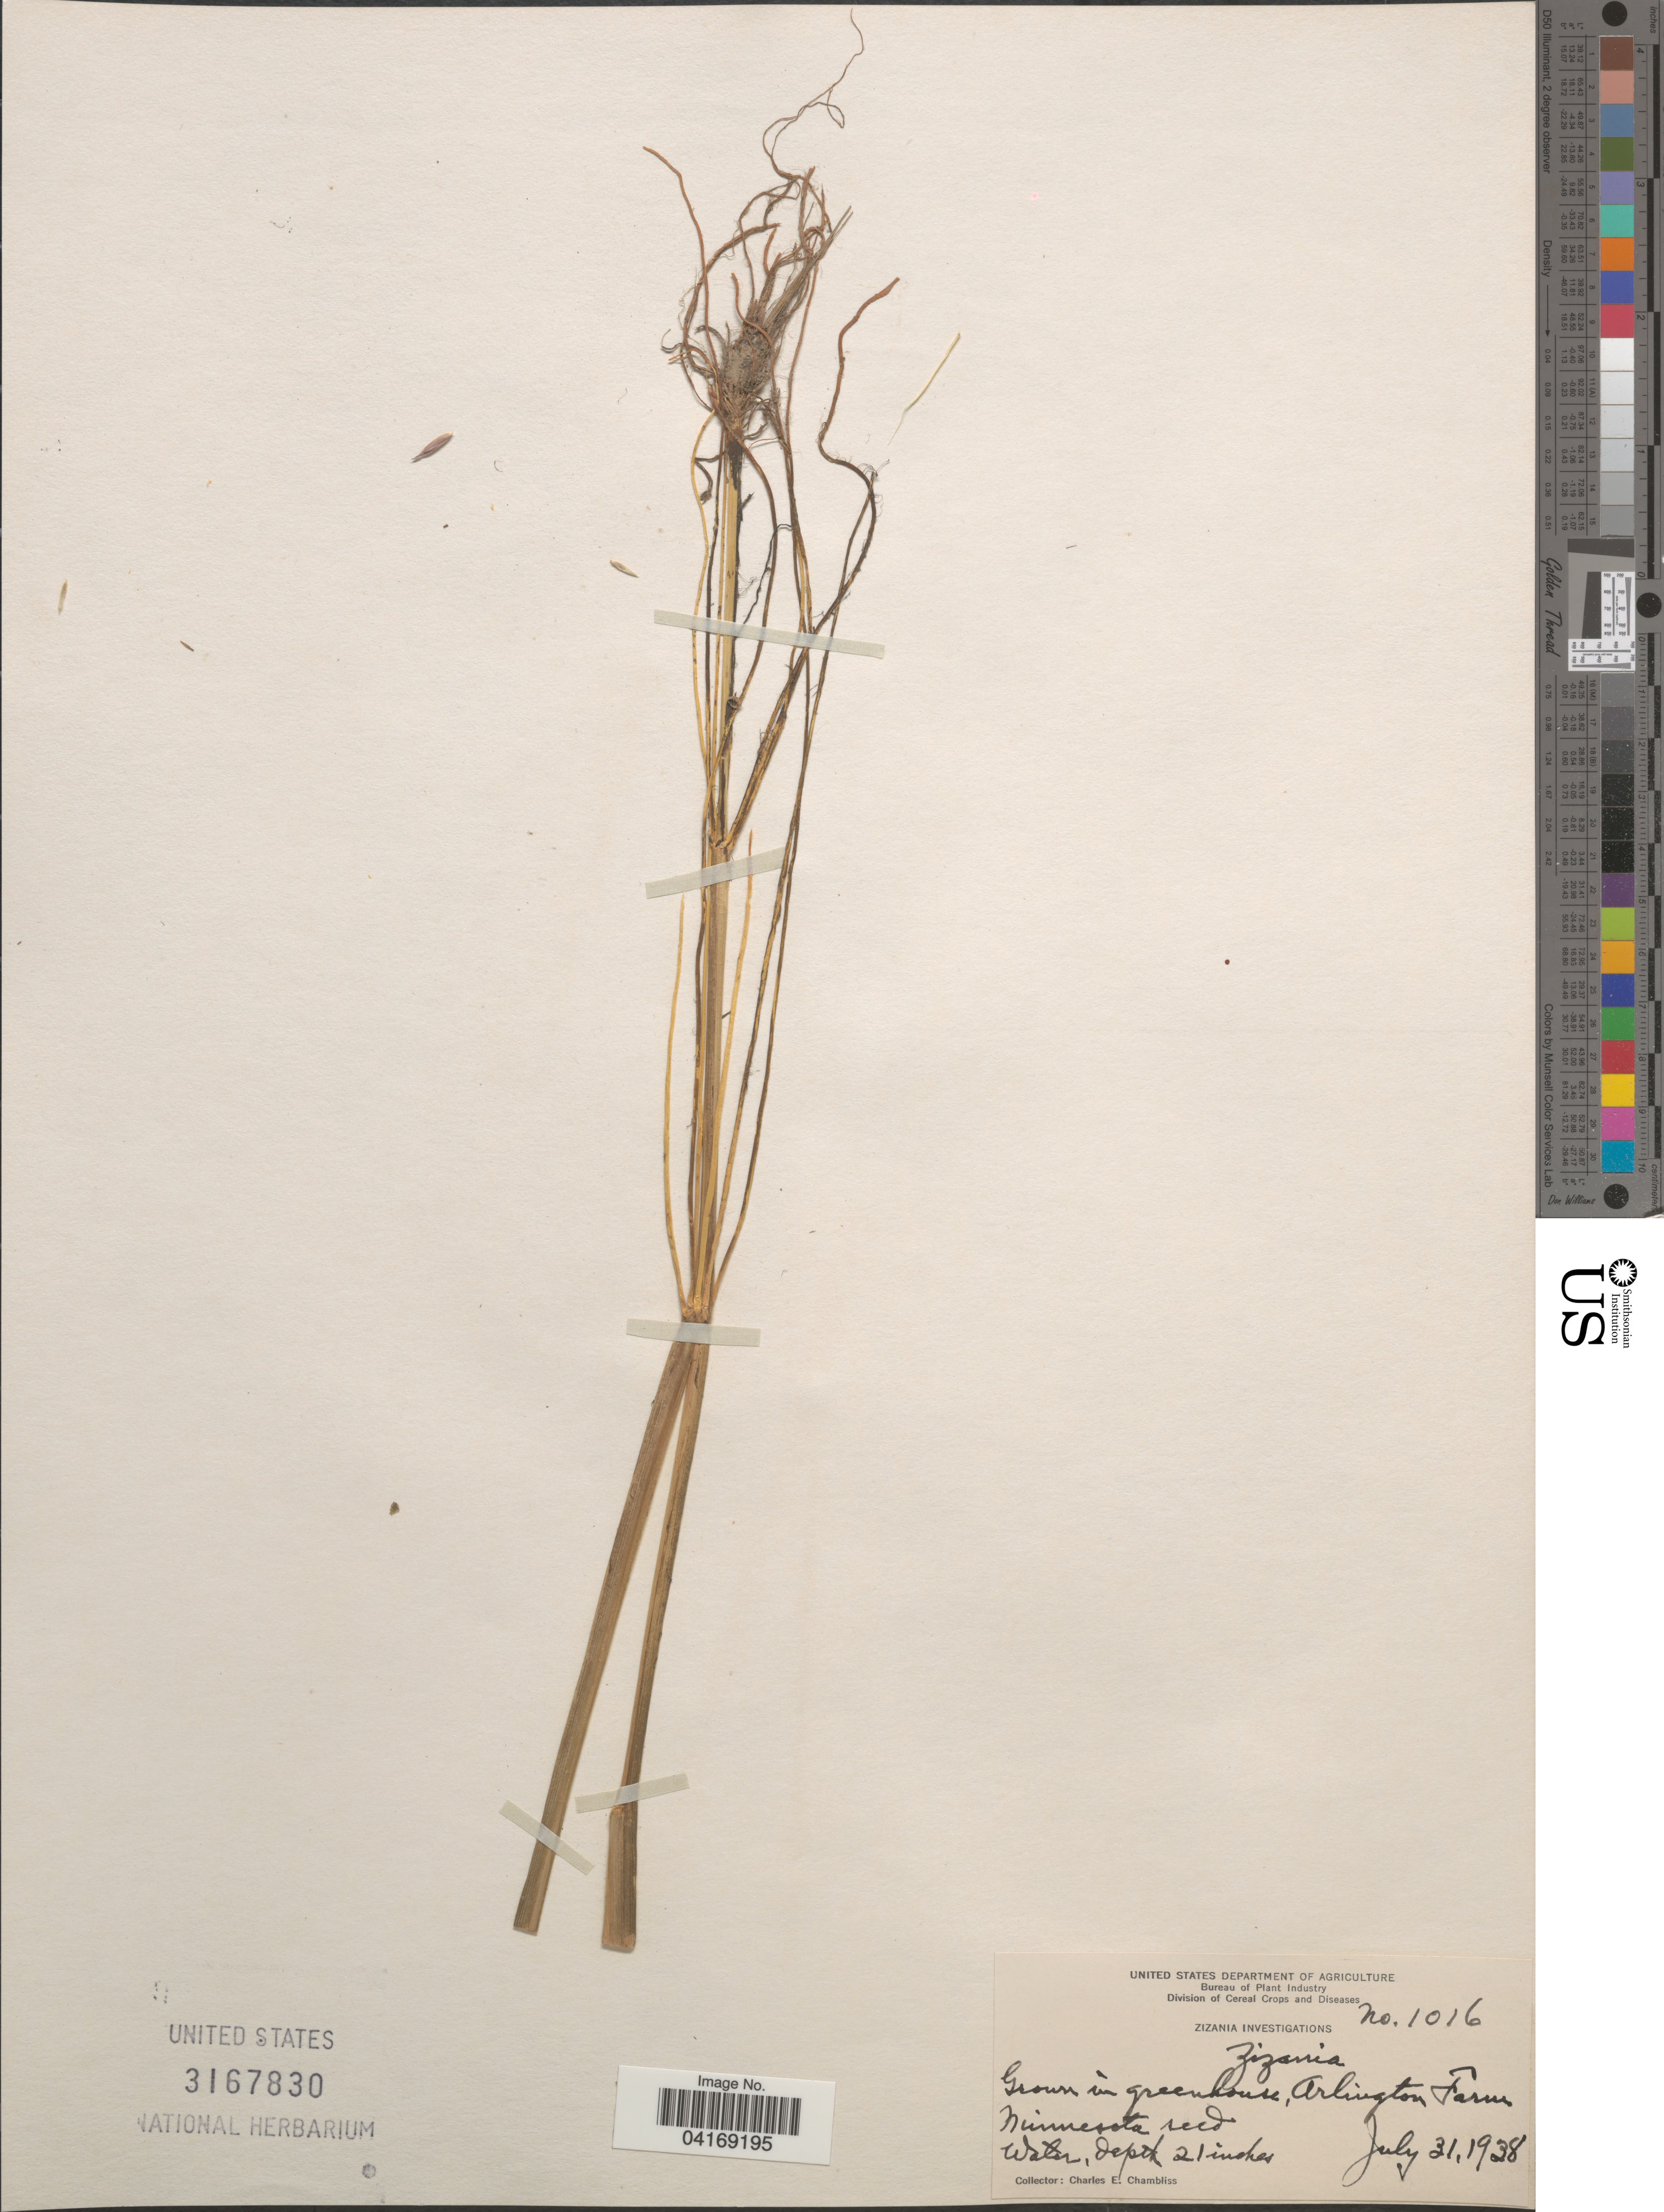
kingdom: Plantae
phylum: Tracheophyta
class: Liliopsida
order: Poales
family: Poaceae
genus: Zizania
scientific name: Zizania sp.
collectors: C. Chambliss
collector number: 1016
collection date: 1938-07-31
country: United States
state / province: Virginia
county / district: Arlington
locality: In greenhouse, Arlington Farm.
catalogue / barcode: US 3167830